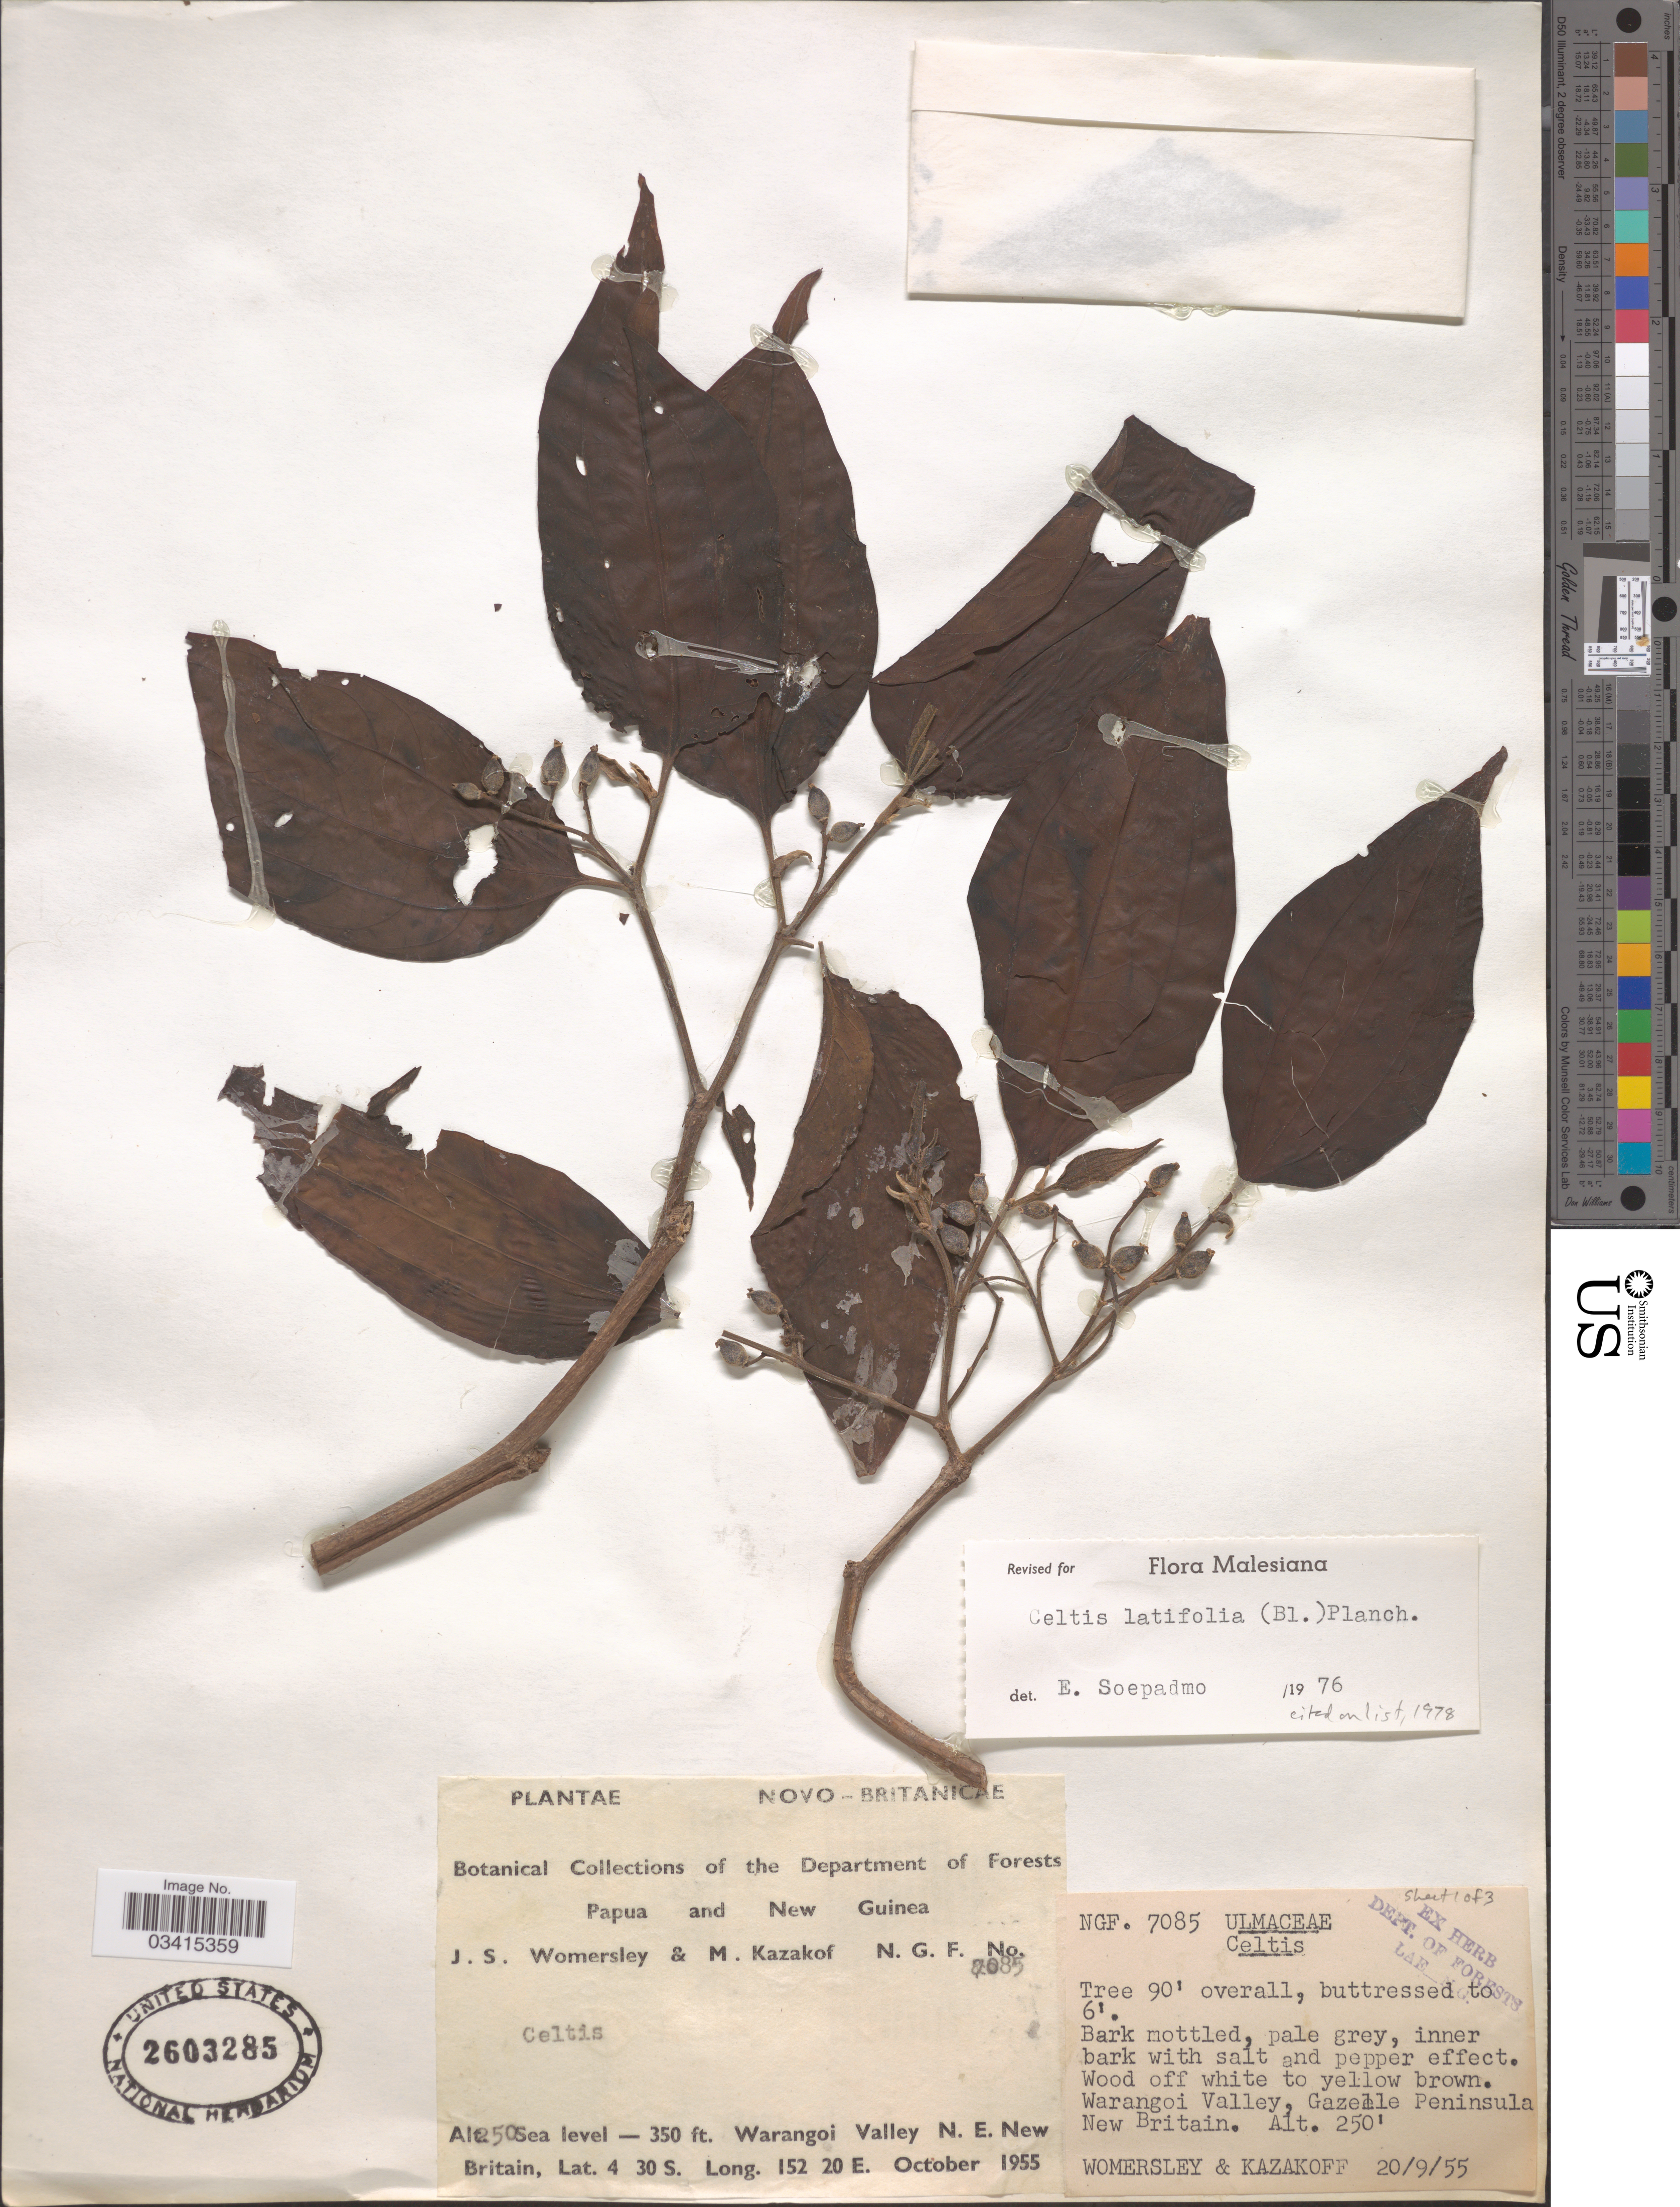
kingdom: Plantae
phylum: Tracheophyta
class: Magnoliopsida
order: Rosales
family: Cannabaceae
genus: Celtis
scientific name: Celtis latifolia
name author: (Blume) Planch.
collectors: J. S. Womersley & M. Kazakof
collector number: NGF 7085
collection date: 1955-09-20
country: Papua New Guinea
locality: Novo-Britanicae. Papua and New Guinea. Warangoi Valley N. E. New Britain. Gazelle Peninsula.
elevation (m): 76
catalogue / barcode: US 2603285